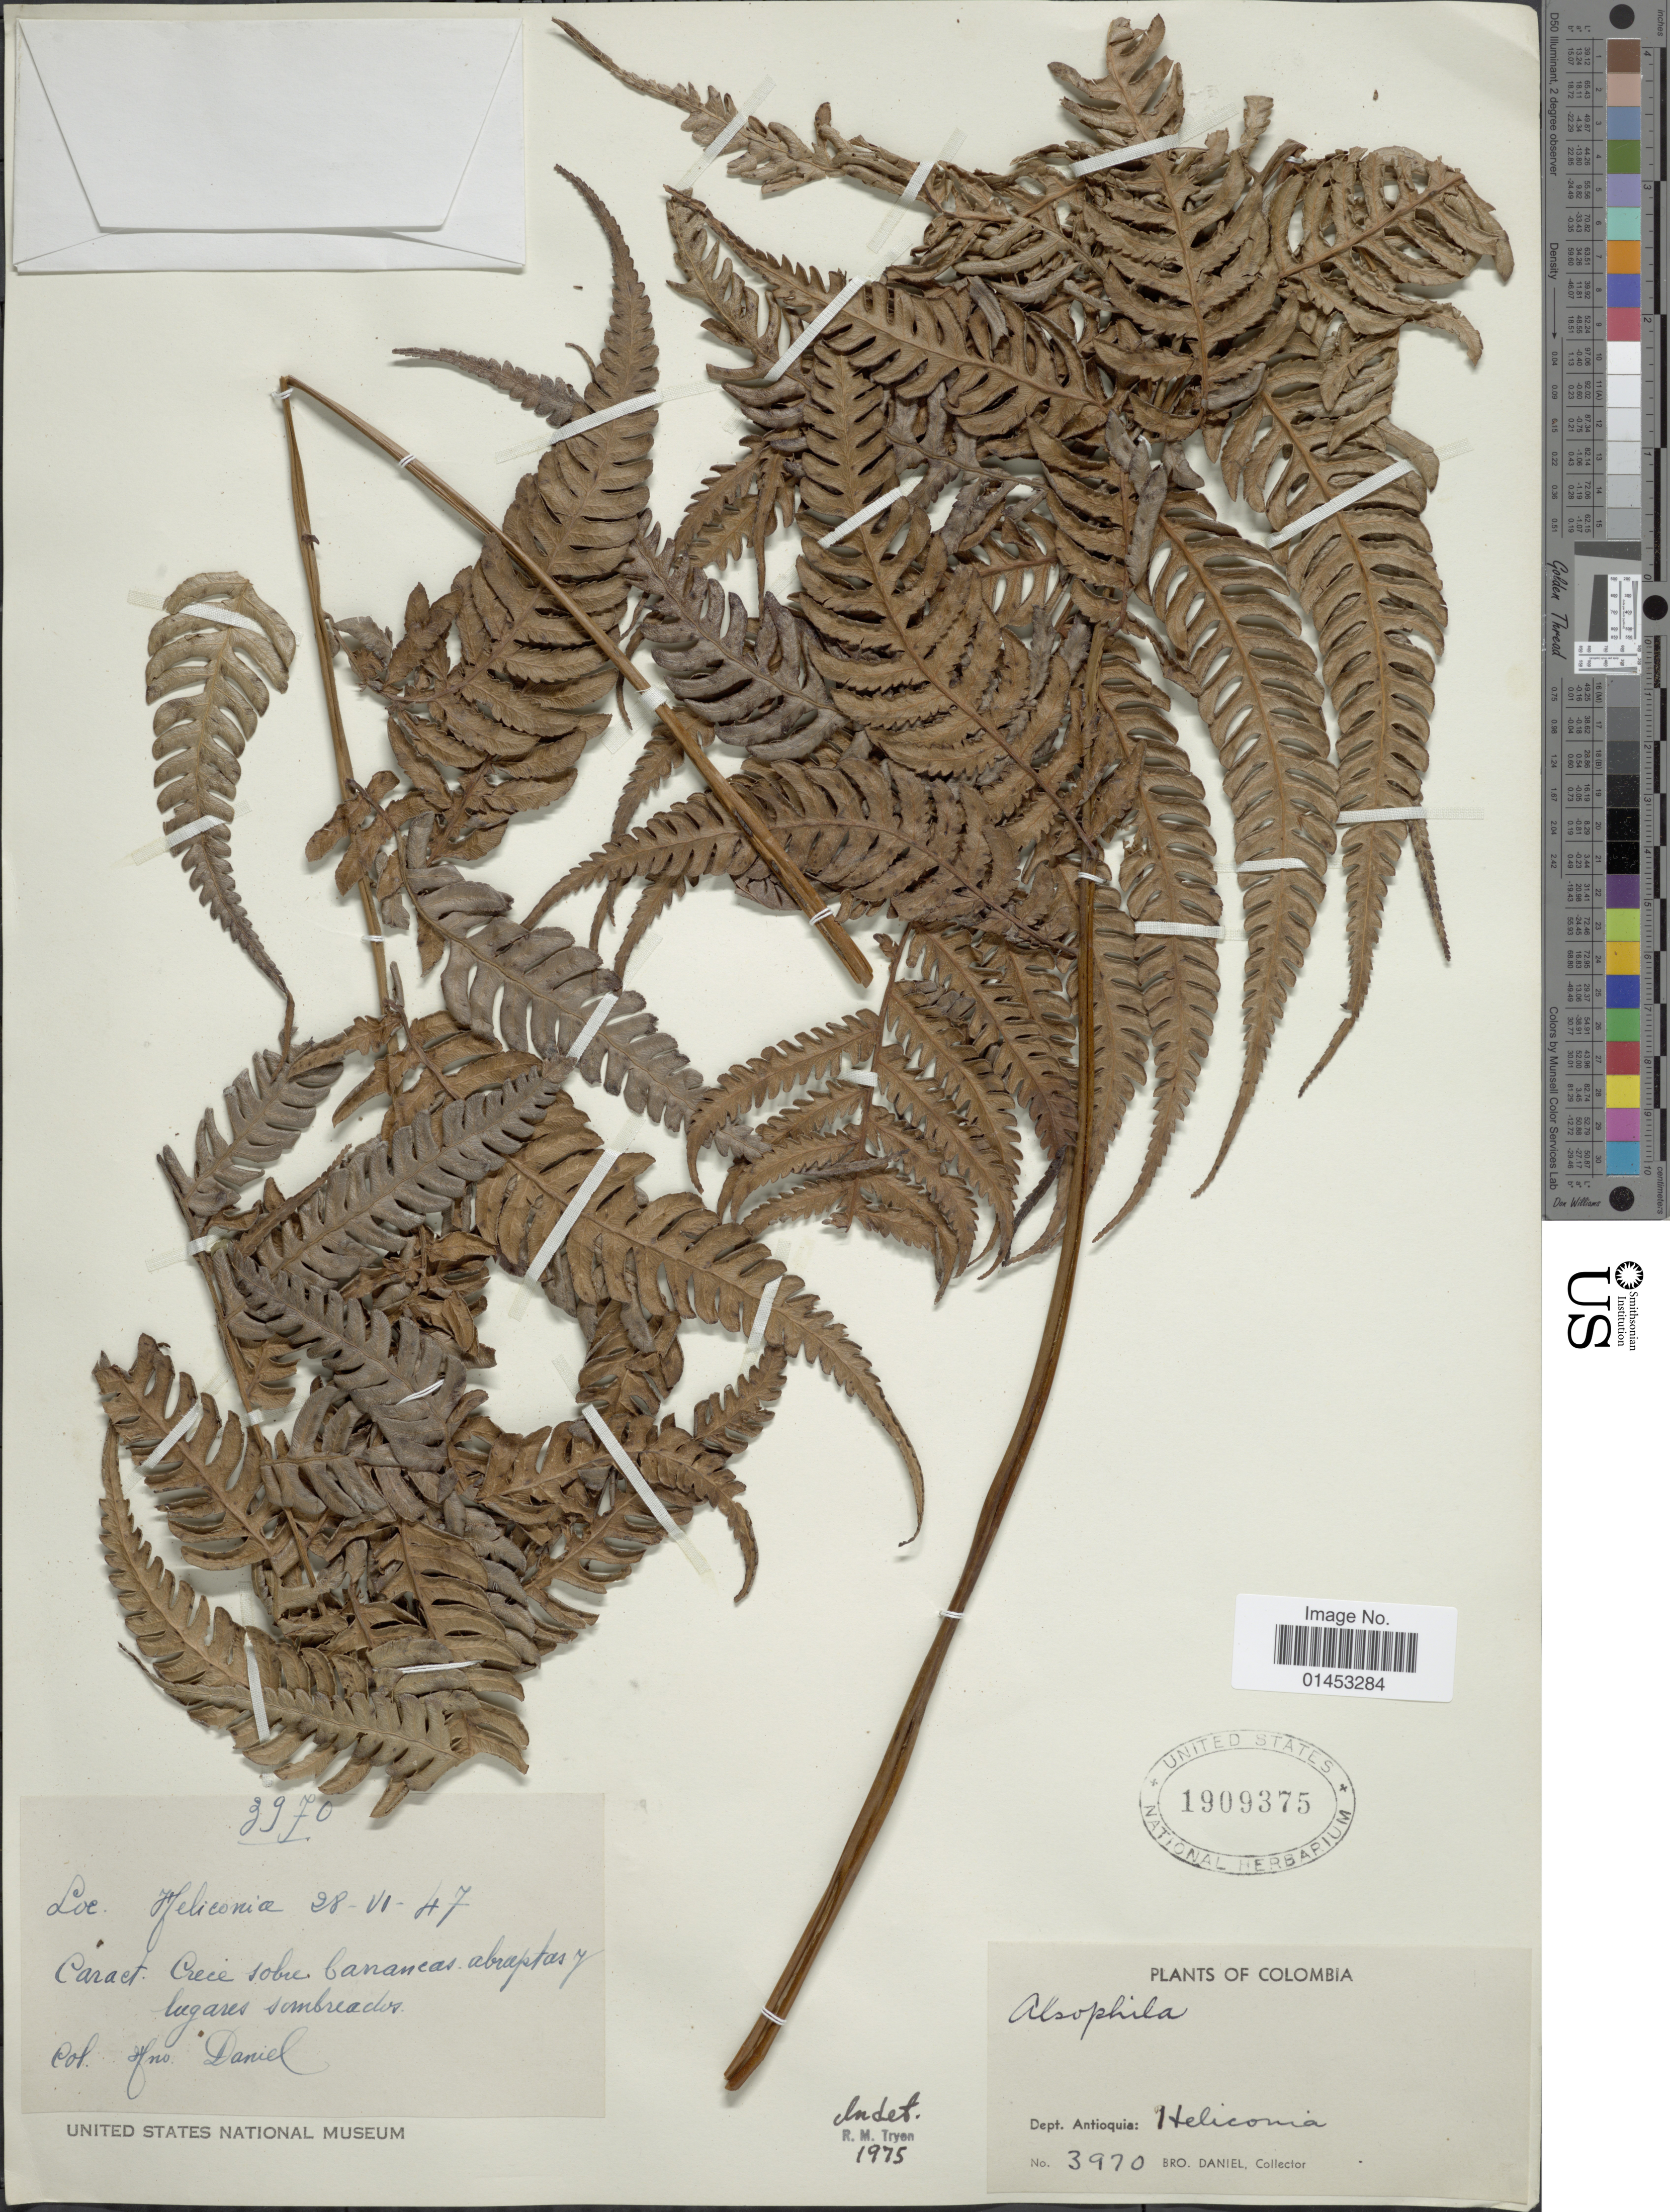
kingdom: Plantae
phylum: Tracheophyta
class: Polypodiopsida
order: Cyatheales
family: Cyatheaceae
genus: Cyathea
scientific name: Cyathea sp.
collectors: Bro. Daniel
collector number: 3970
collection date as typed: Transcribed d/m/y: 28/6/47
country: Colombia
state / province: Antioquia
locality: Dept. Antioquia: Heliconia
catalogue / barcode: US 1909375